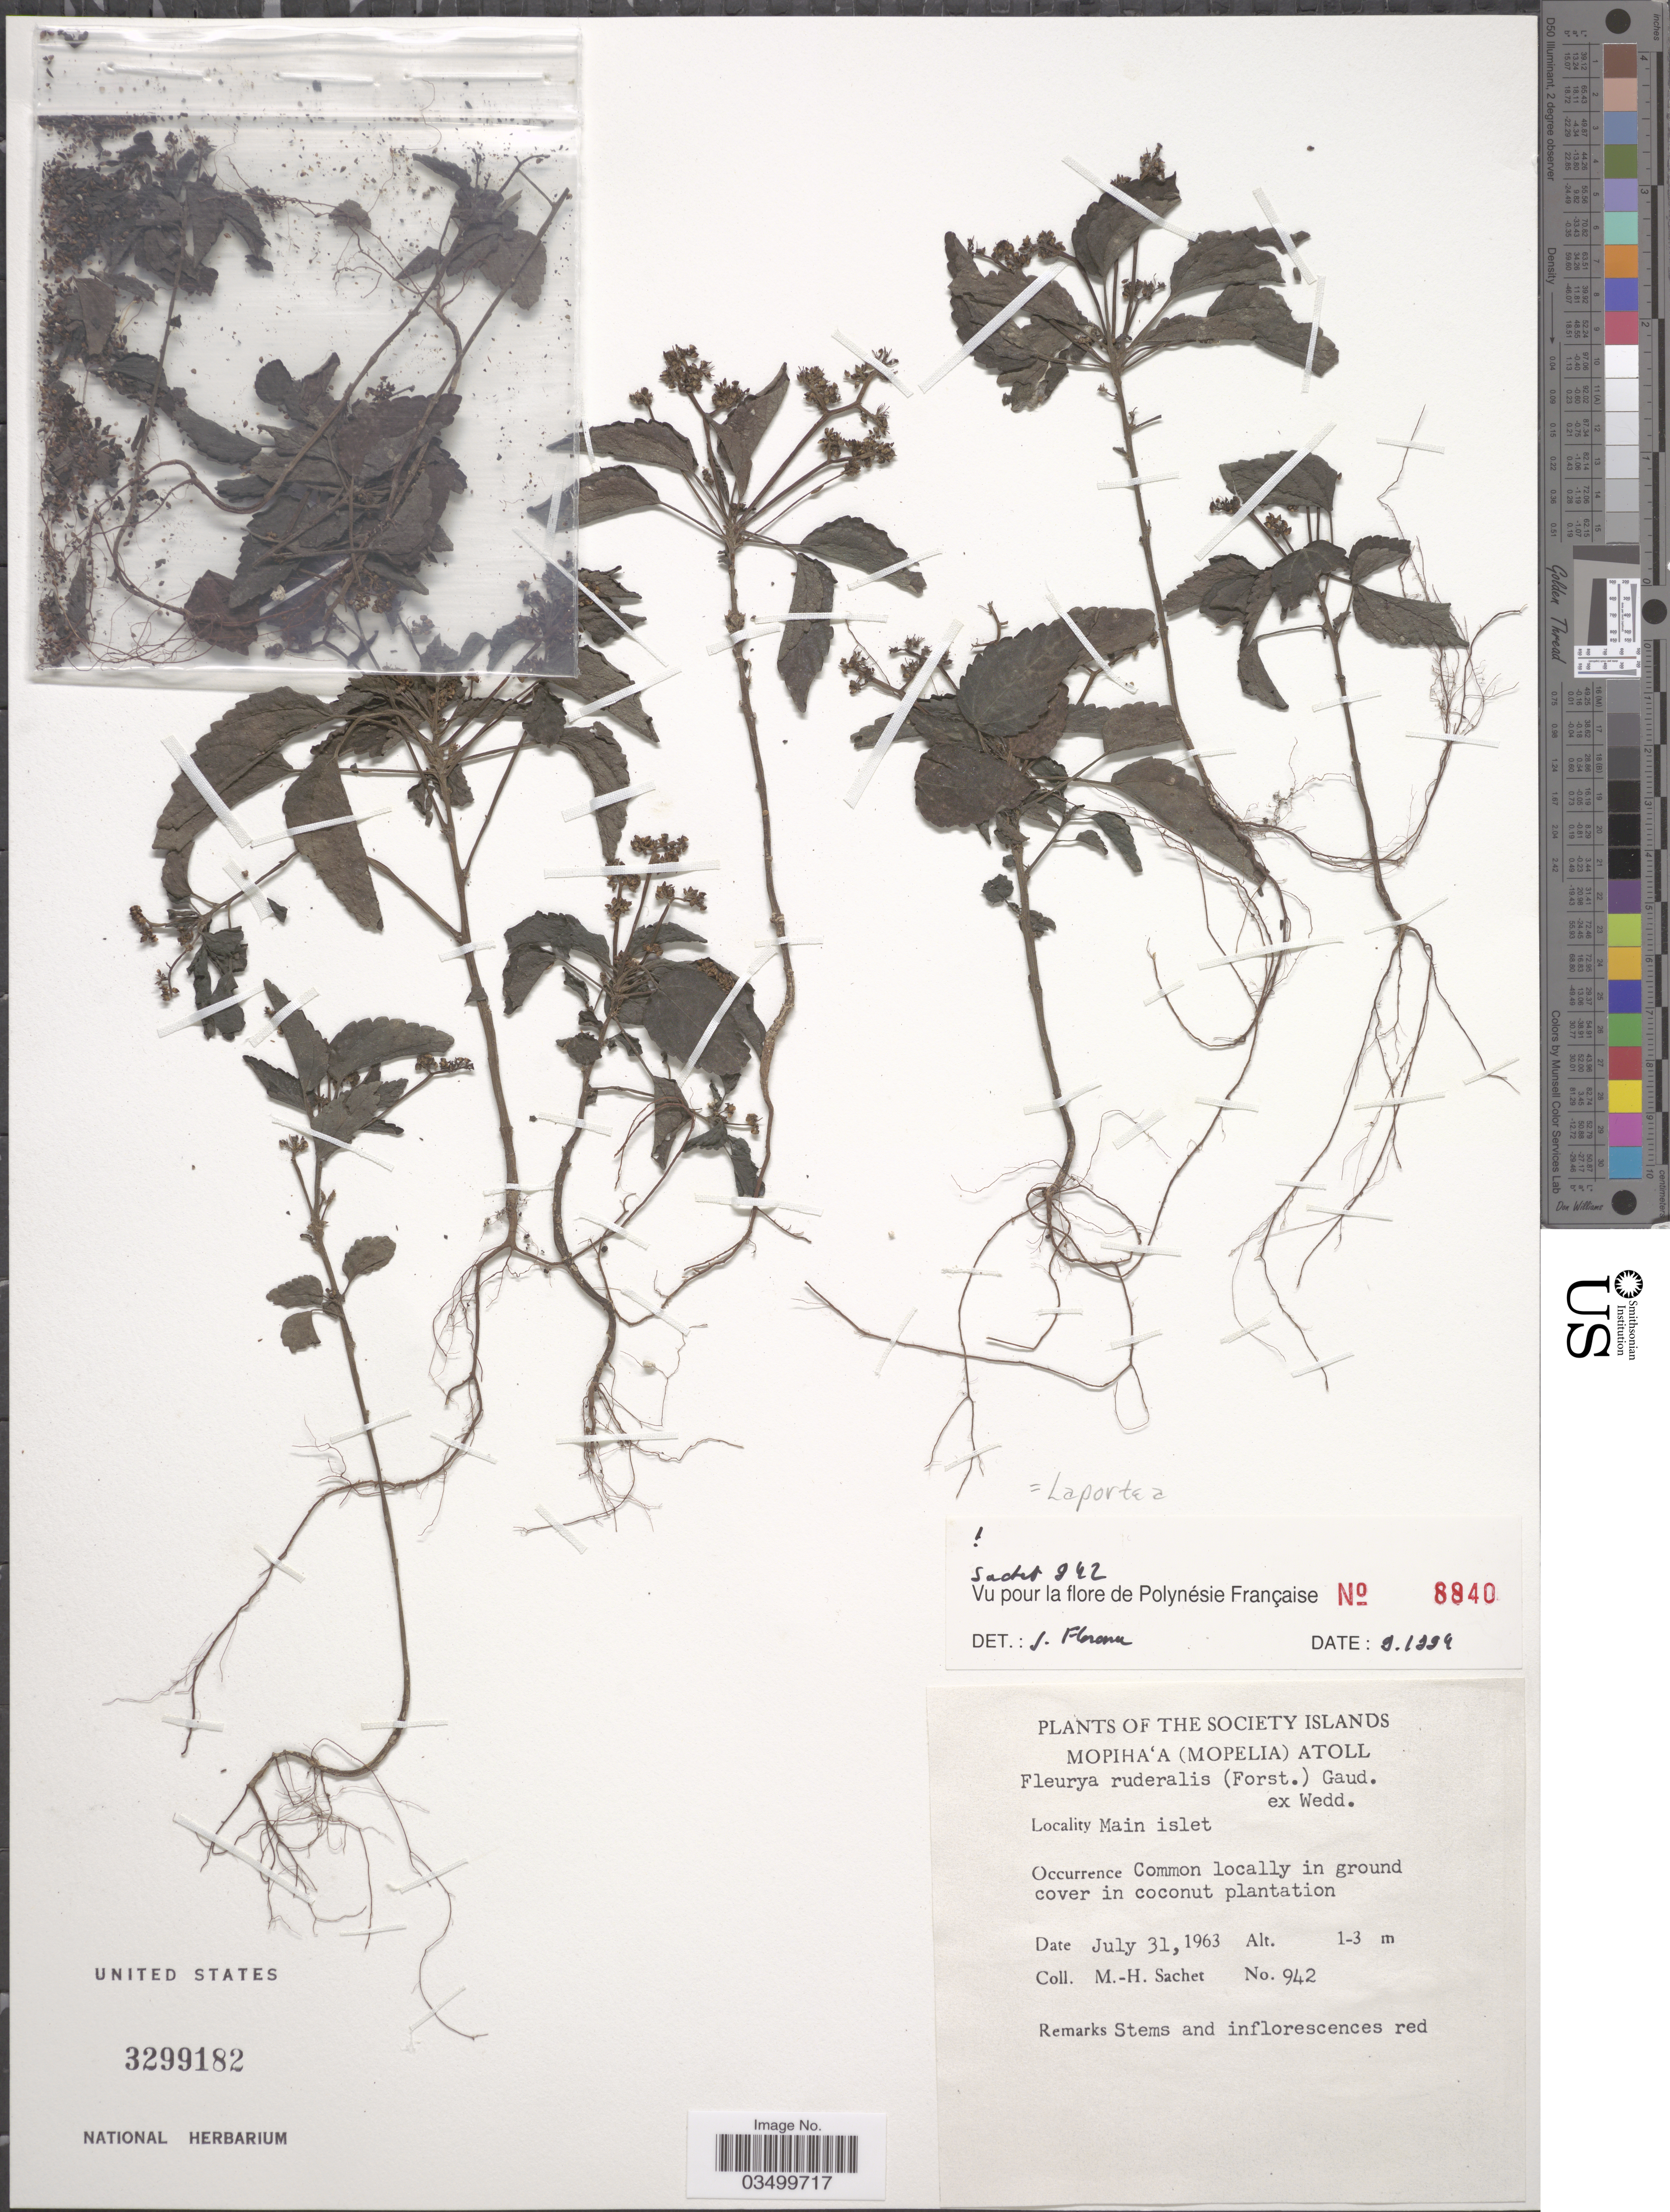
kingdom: Plantae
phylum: Tracheophyta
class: Magnoliopsida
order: Rosales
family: Urticaceae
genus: Laportea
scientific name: Laportea ruderalis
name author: (G. Forst.) Chew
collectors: M.-H. Sachet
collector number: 942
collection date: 1963-07-31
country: French Polynesia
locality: The Society Islands. Mopiha'a (Mopelia) Atoll. Main islet.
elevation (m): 1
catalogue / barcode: US 3299182